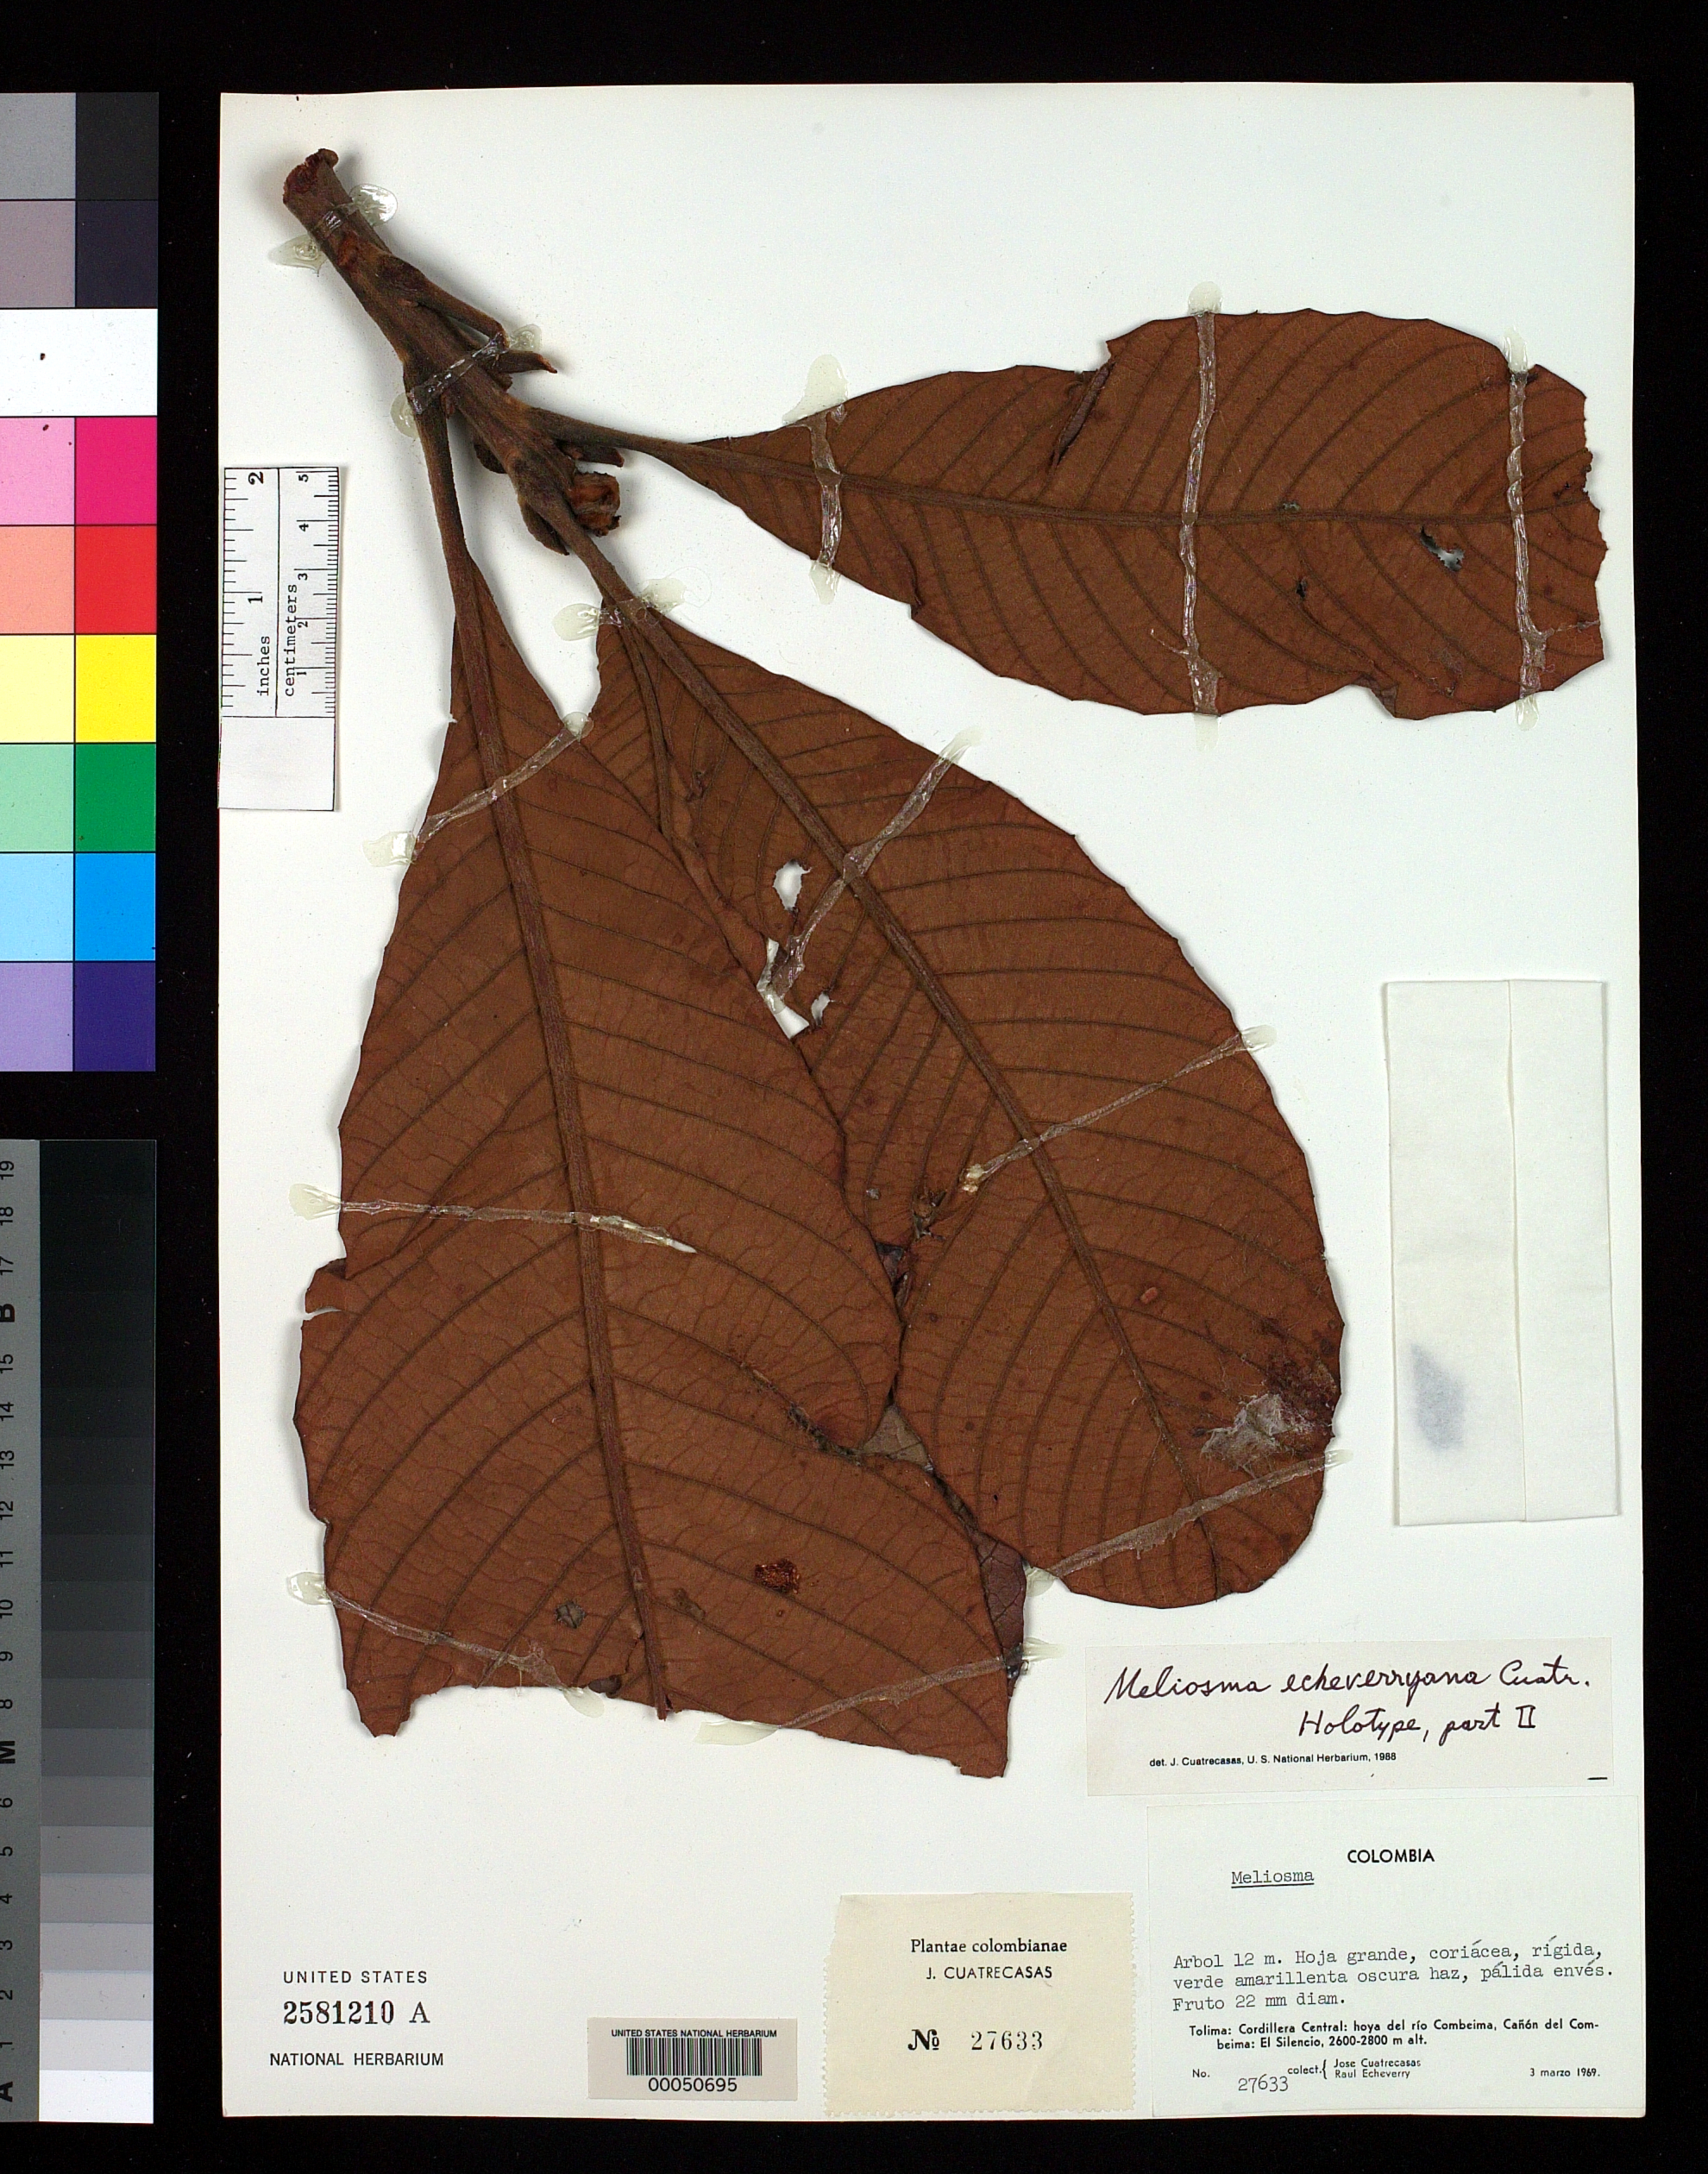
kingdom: Plantae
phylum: Tracheophyta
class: Magnoliopsida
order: Proteales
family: Sabiaceae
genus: Meliosma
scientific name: Meliosma echeverryana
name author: Cuatrec.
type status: Holotype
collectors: J. Cuatrecasas & R. Echeverry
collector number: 27633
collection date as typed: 03 Mar 1969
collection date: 1969-03-03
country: Colombia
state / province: Tolima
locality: Cordillera Central, Valley of Rio Combeima, Cañon del Combeima, El Silencio.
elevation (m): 2600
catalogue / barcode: US 2581210A